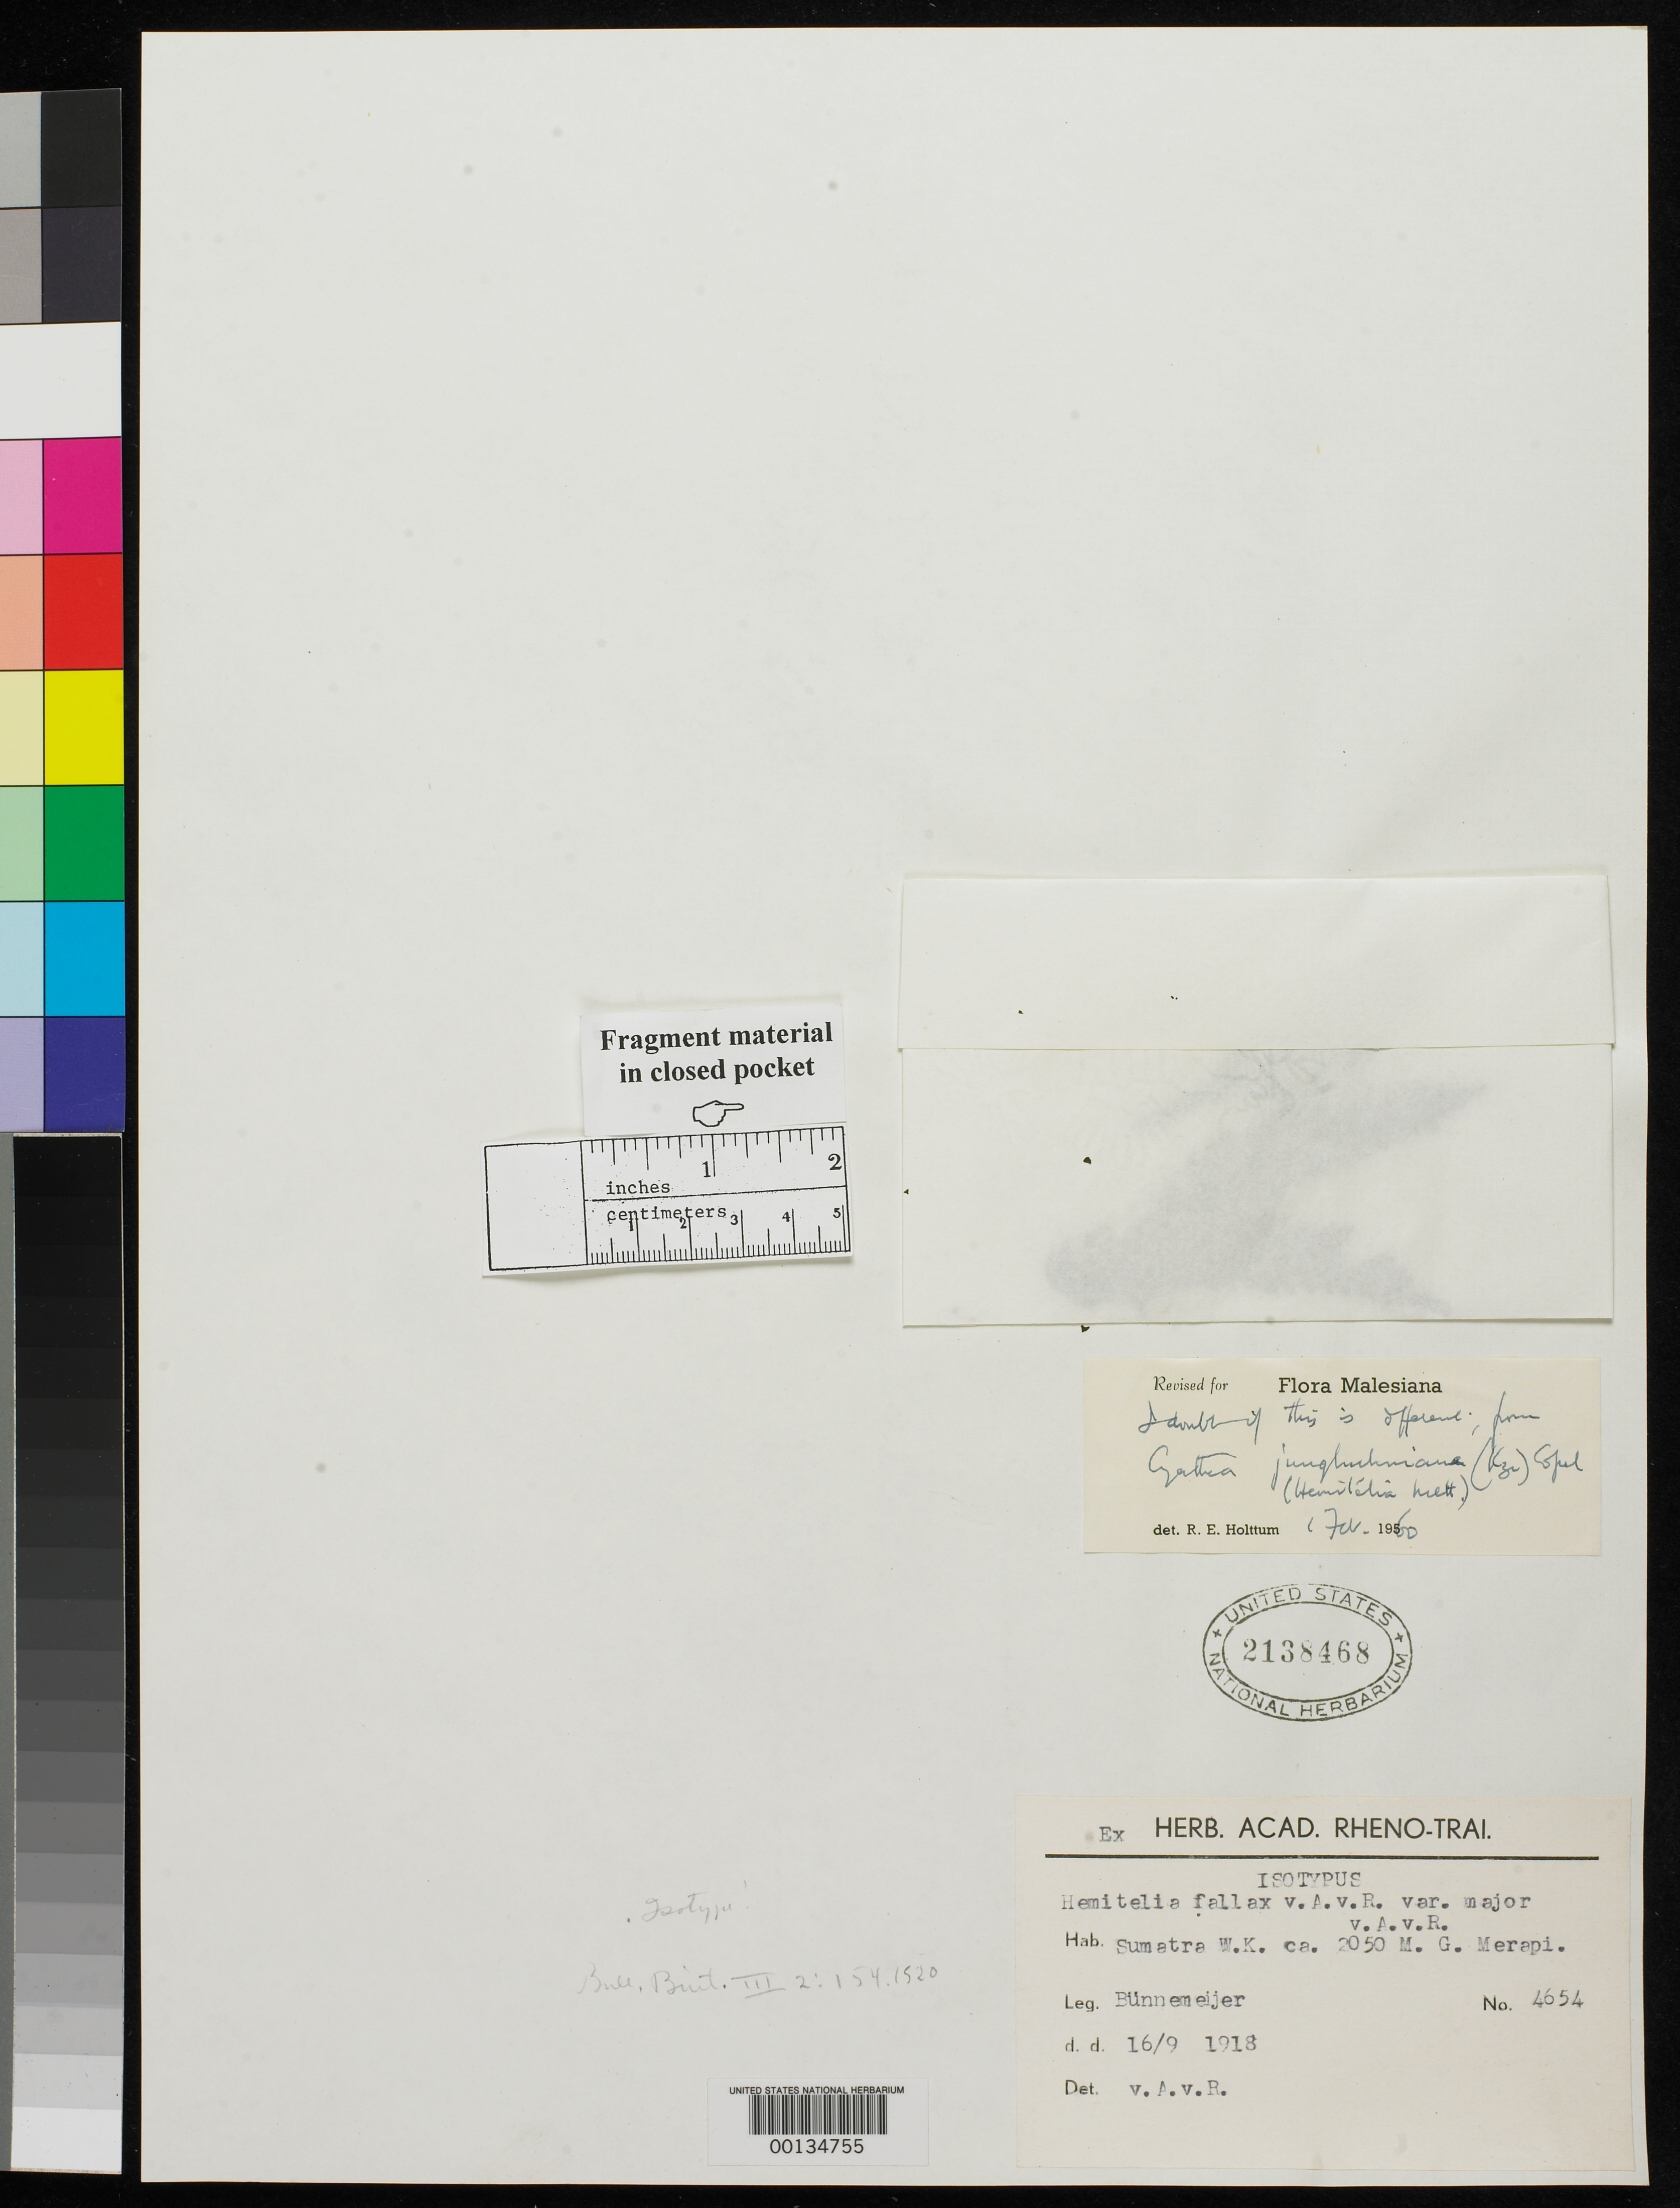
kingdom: Plantae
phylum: Tracheophyta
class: Polypodiopsida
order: Cyatheales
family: Cyatheaceae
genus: Hemitelia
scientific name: Hemitelia fallax var. major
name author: Alderw.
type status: Isotype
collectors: -. Bunnemeijer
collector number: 4654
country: Indonesia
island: Sumatra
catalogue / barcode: US 2138468